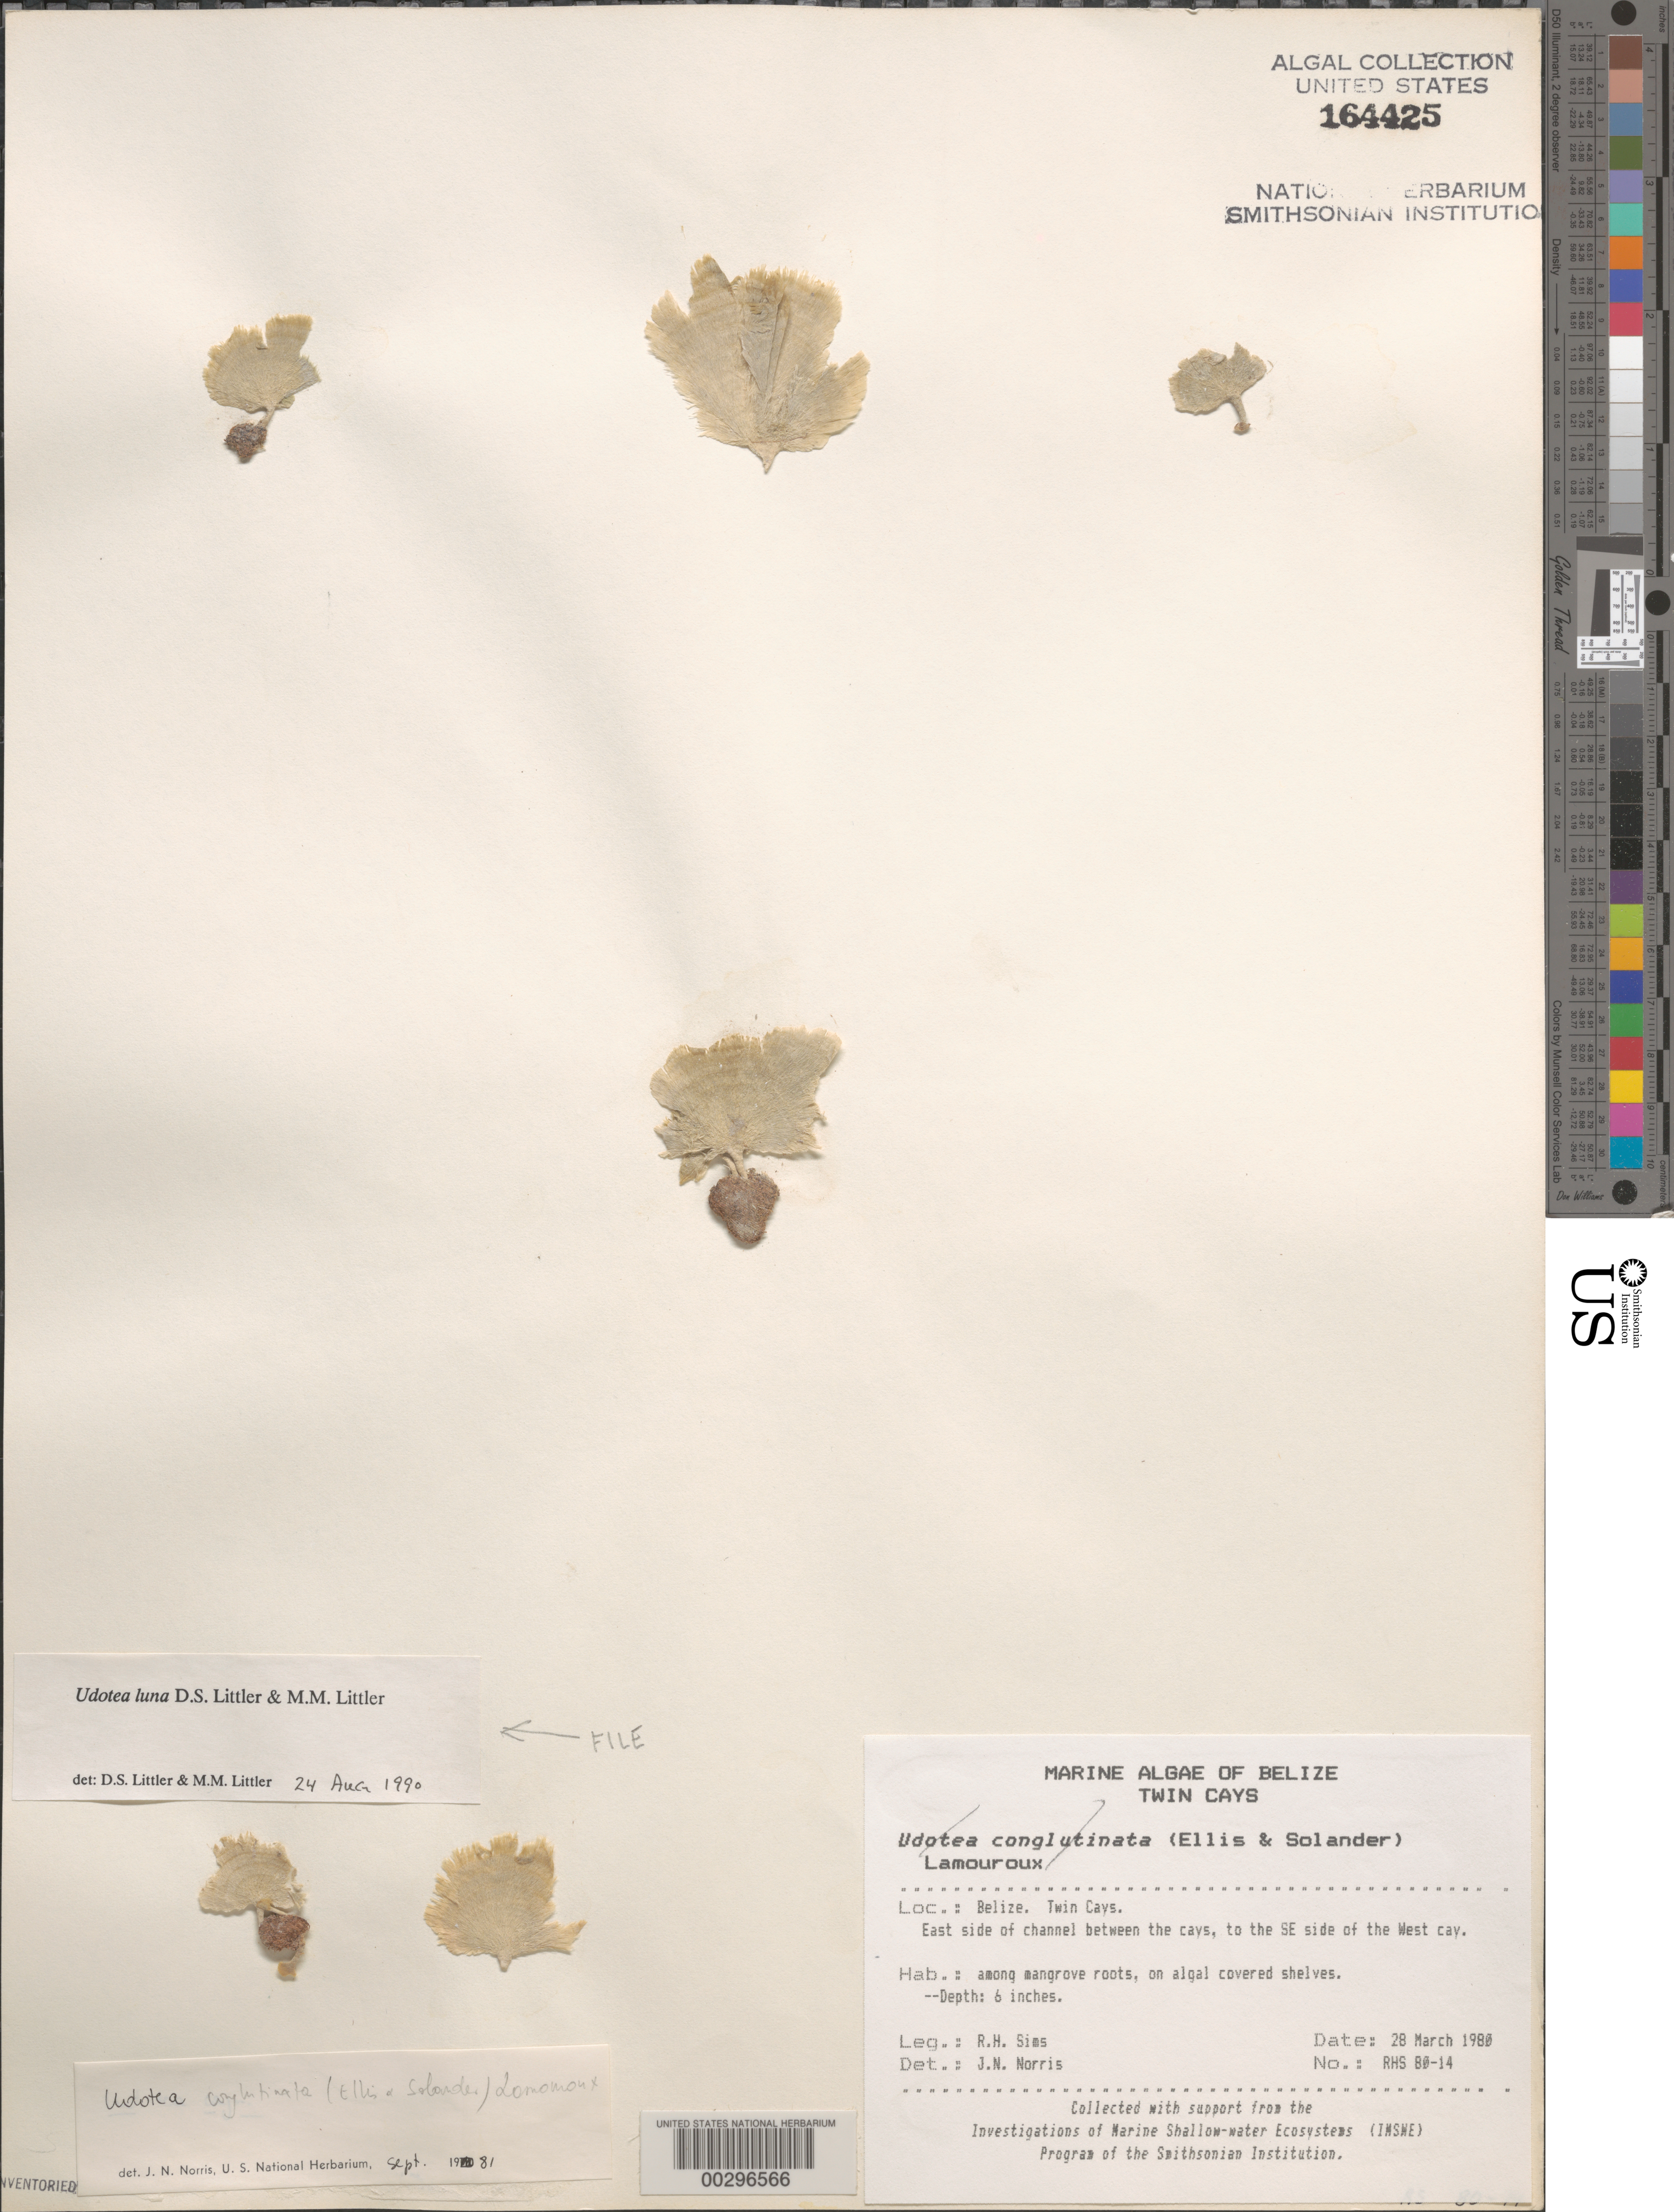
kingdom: Plantae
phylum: Chlorophyta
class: Ulvophyceae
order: Bryopsidales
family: Udoteaceae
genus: Udotea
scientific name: Udotea luna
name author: D.S. Littler & Littler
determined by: Littler, D. S.; Littler, M. M.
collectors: R. H. Sims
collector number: RHS 80-14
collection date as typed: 28 Mar 1980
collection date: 1980-03-28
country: Belize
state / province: Stann Creek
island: West Cay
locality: Southeast of West Cay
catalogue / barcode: US 164425